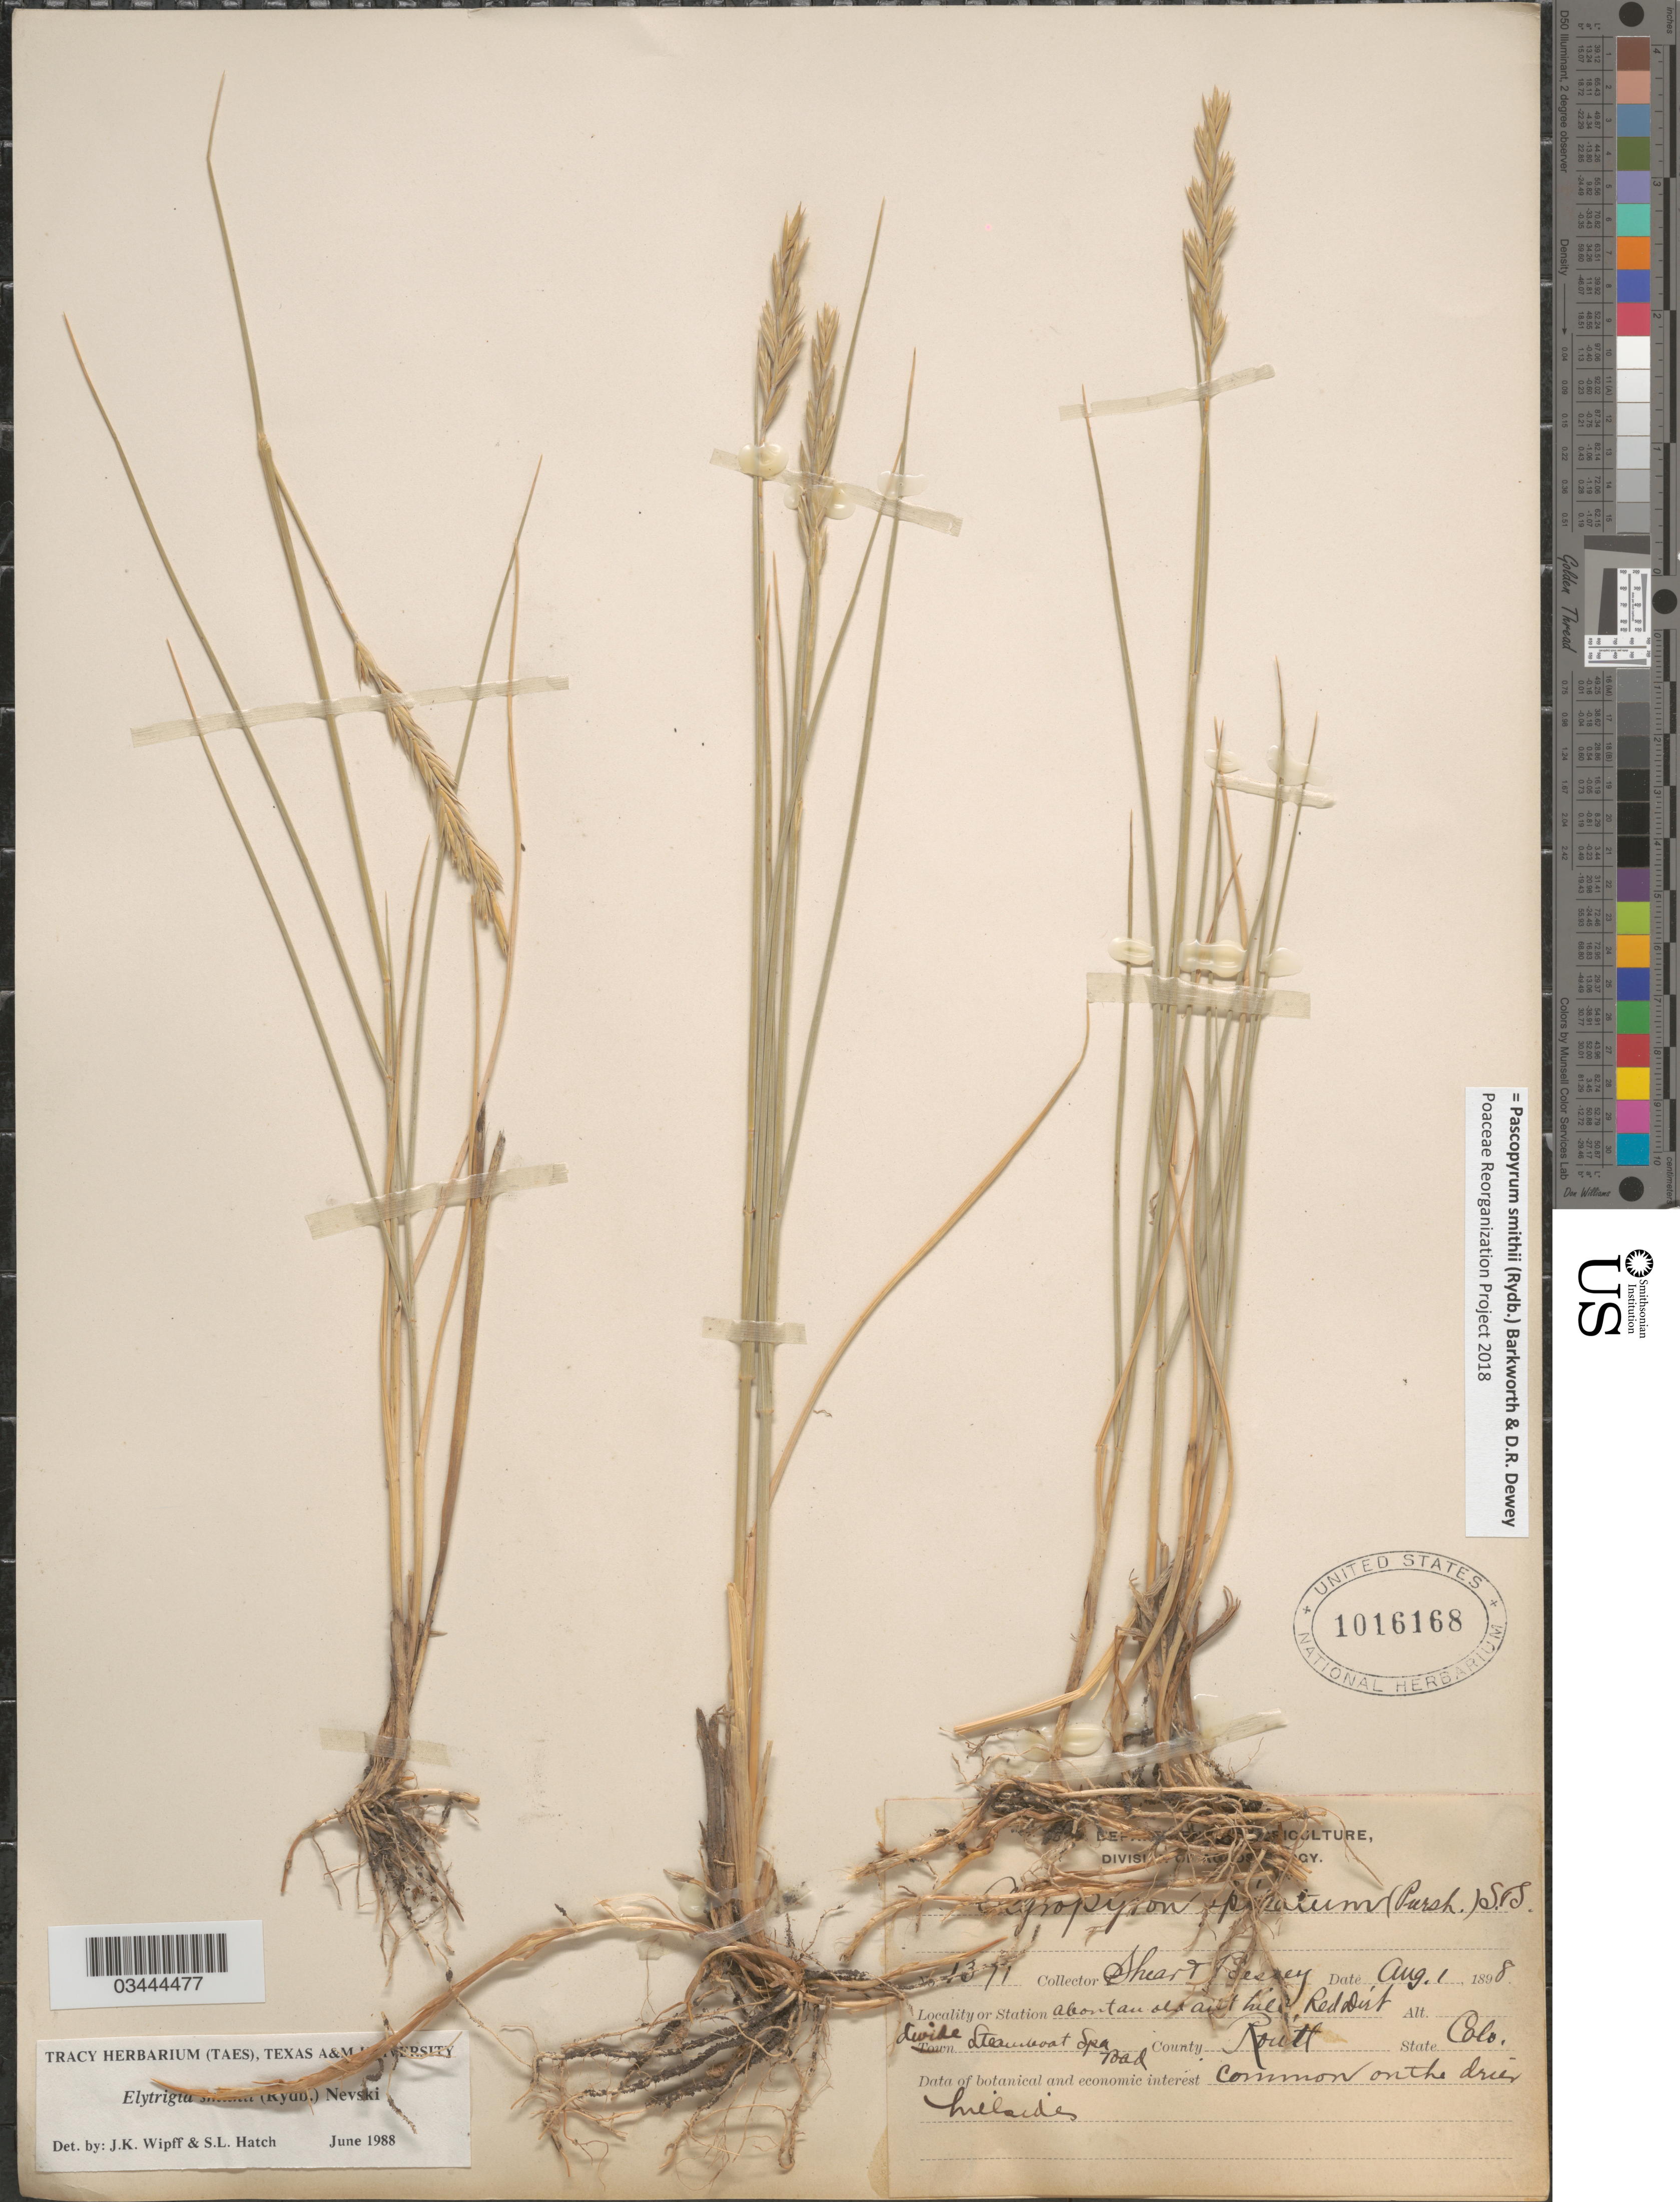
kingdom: Plantae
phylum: Tracheophyta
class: Liliopsida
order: Poales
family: Poaceae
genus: Pascopyrum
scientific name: Pascopyrum smithii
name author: (Rydb.) Barkworth & Dewey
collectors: -- Shear & -. Bessey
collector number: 1371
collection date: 1898-08-01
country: United States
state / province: Colorado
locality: About an old ant hill, Red Dirt divide Steamboat Spa road. County Routt.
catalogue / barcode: US 1016168